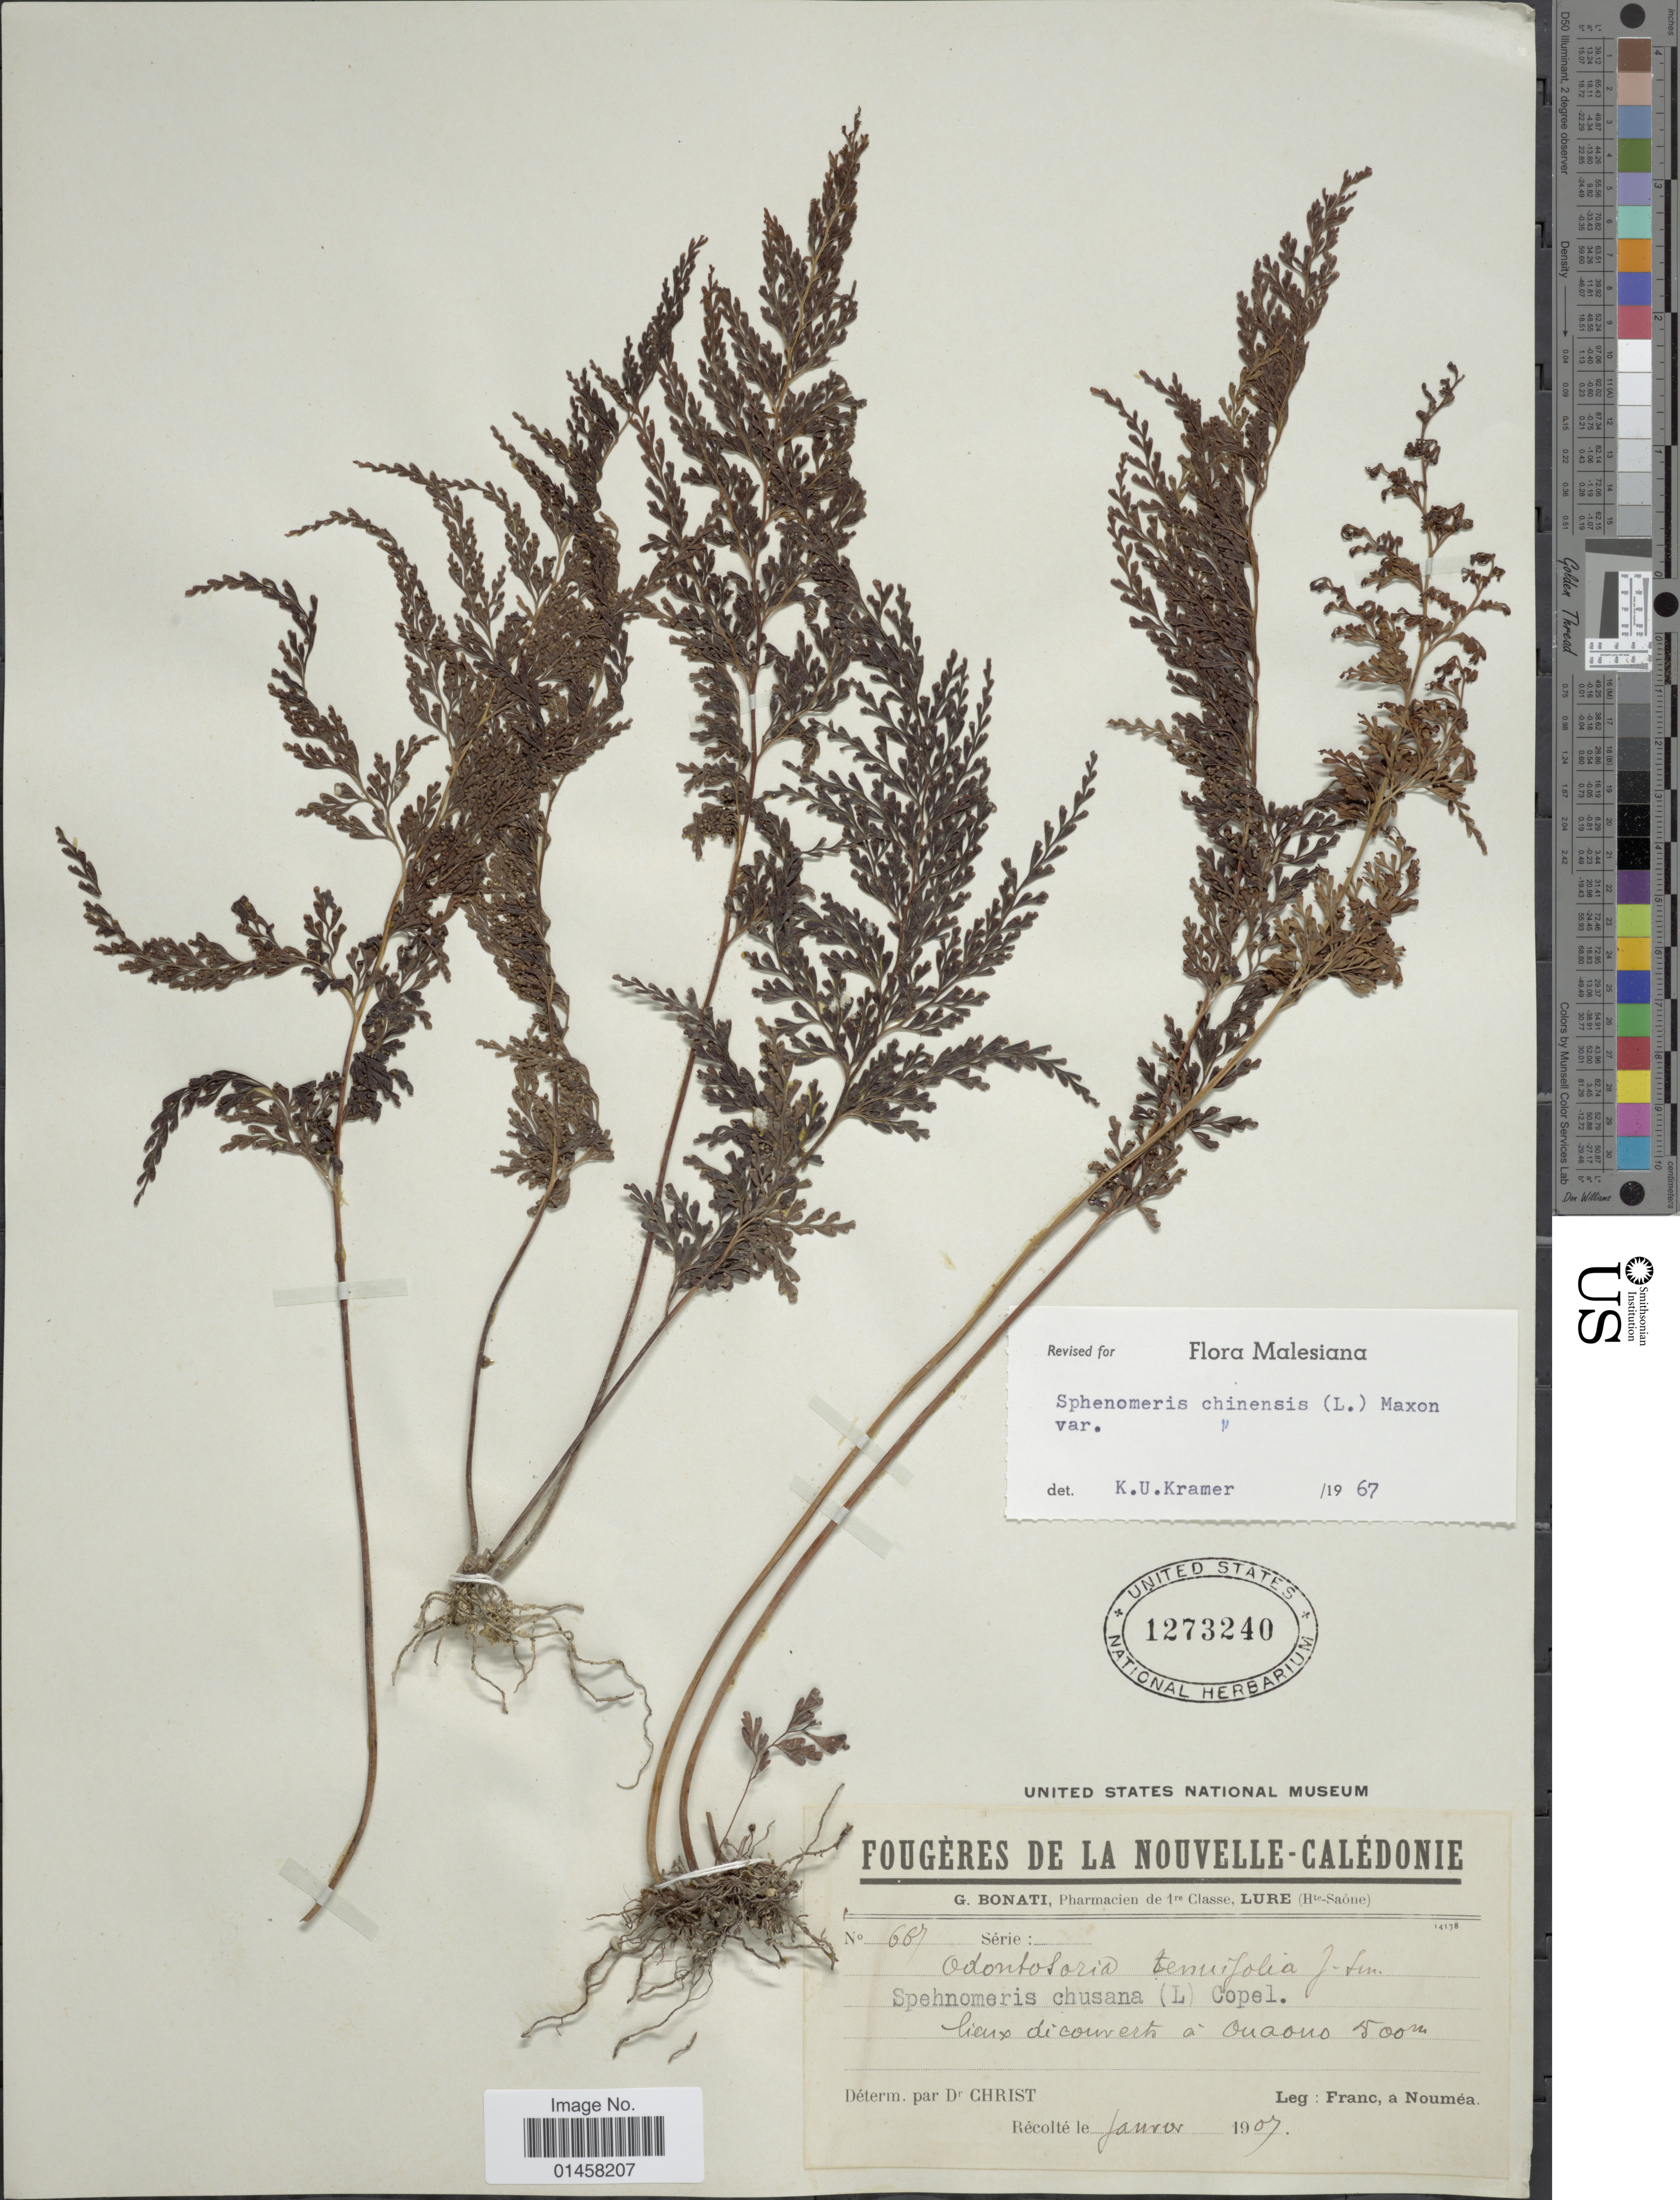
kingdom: Plantae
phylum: Tracheophyta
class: Polypodiopsida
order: Polypodiales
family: Lindsaeaceae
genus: Sphenomeris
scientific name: Sphenomeris chinensis var. chinensis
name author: (L.) Maxon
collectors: Franc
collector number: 667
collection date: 1907-01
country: New Caledonia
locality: La Nouvelle-Calédonie. Lieux découverts á Ouano.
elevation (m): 500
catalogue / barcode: US 1273240